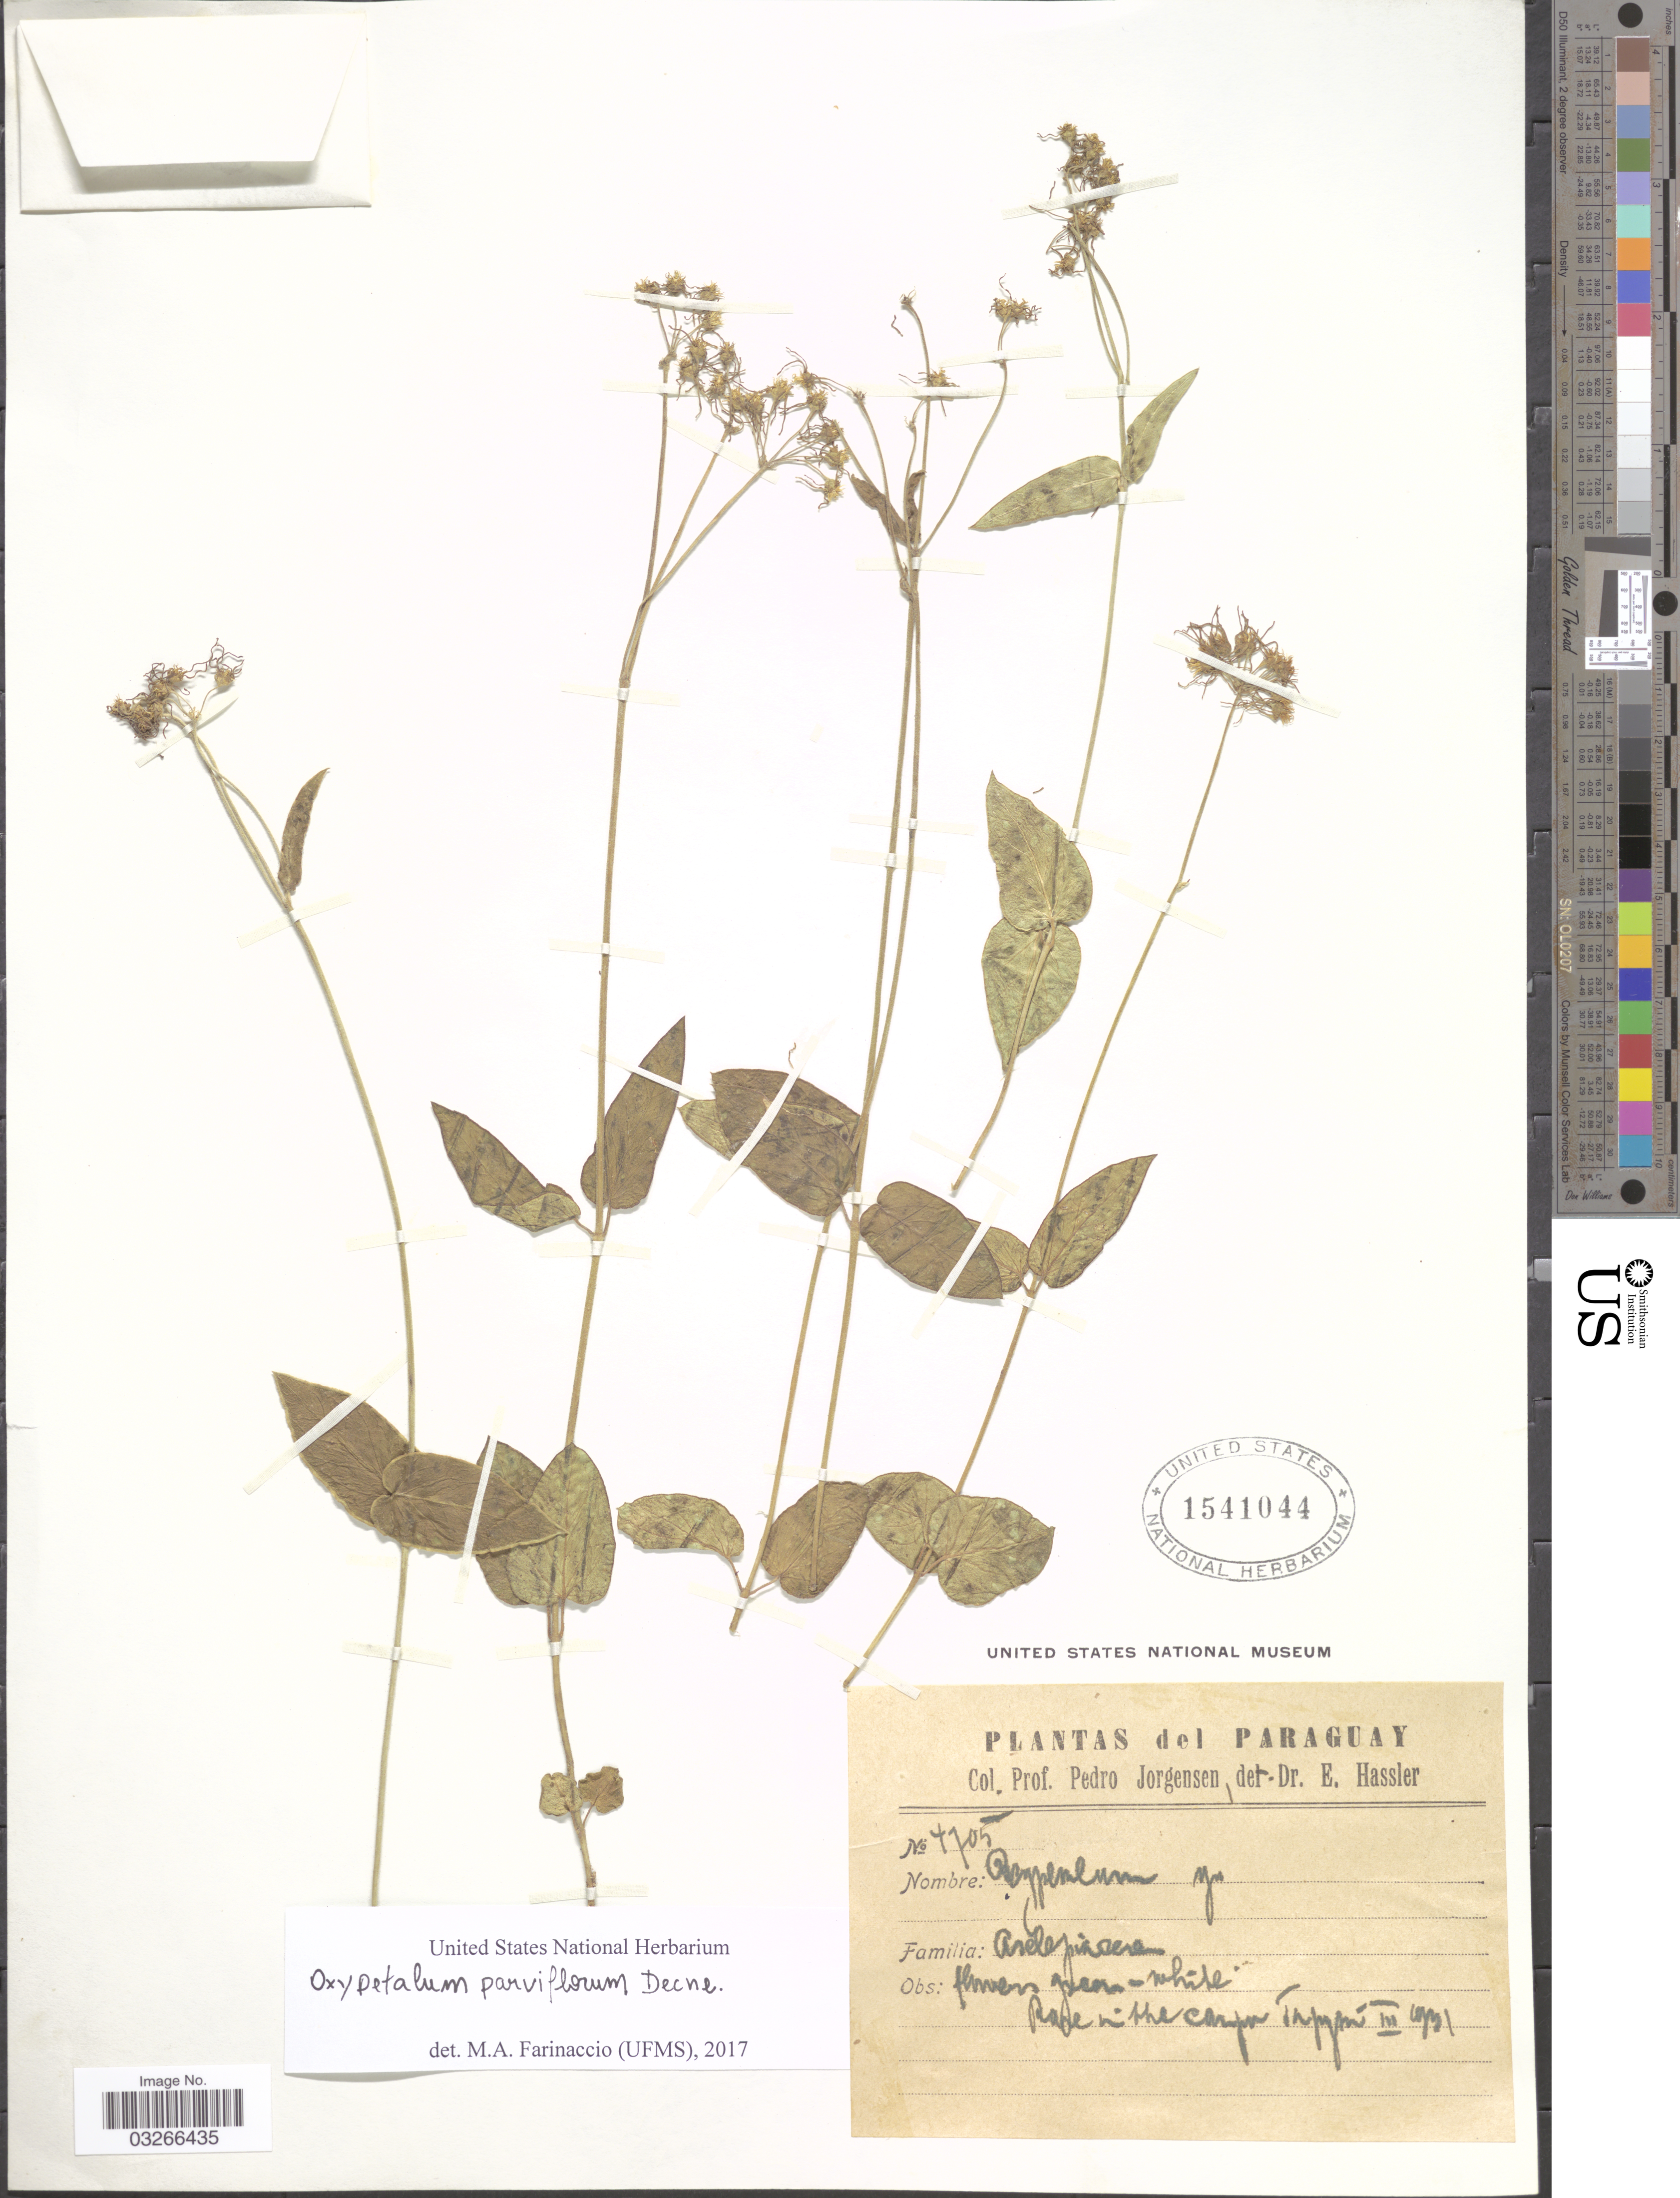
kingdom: Plantae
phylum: Tracheophyta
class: Magnoliopsida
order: Gentianales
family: Apocynaceae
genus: Oxypetalum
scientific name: Oxypetalum parviflorum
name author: Decne. & Decne.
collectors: P. Jörgensen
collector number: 4705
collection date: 1931-03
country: Paraguay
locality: Rare in campo Tapya [interpreted].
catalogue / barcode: US 1541044